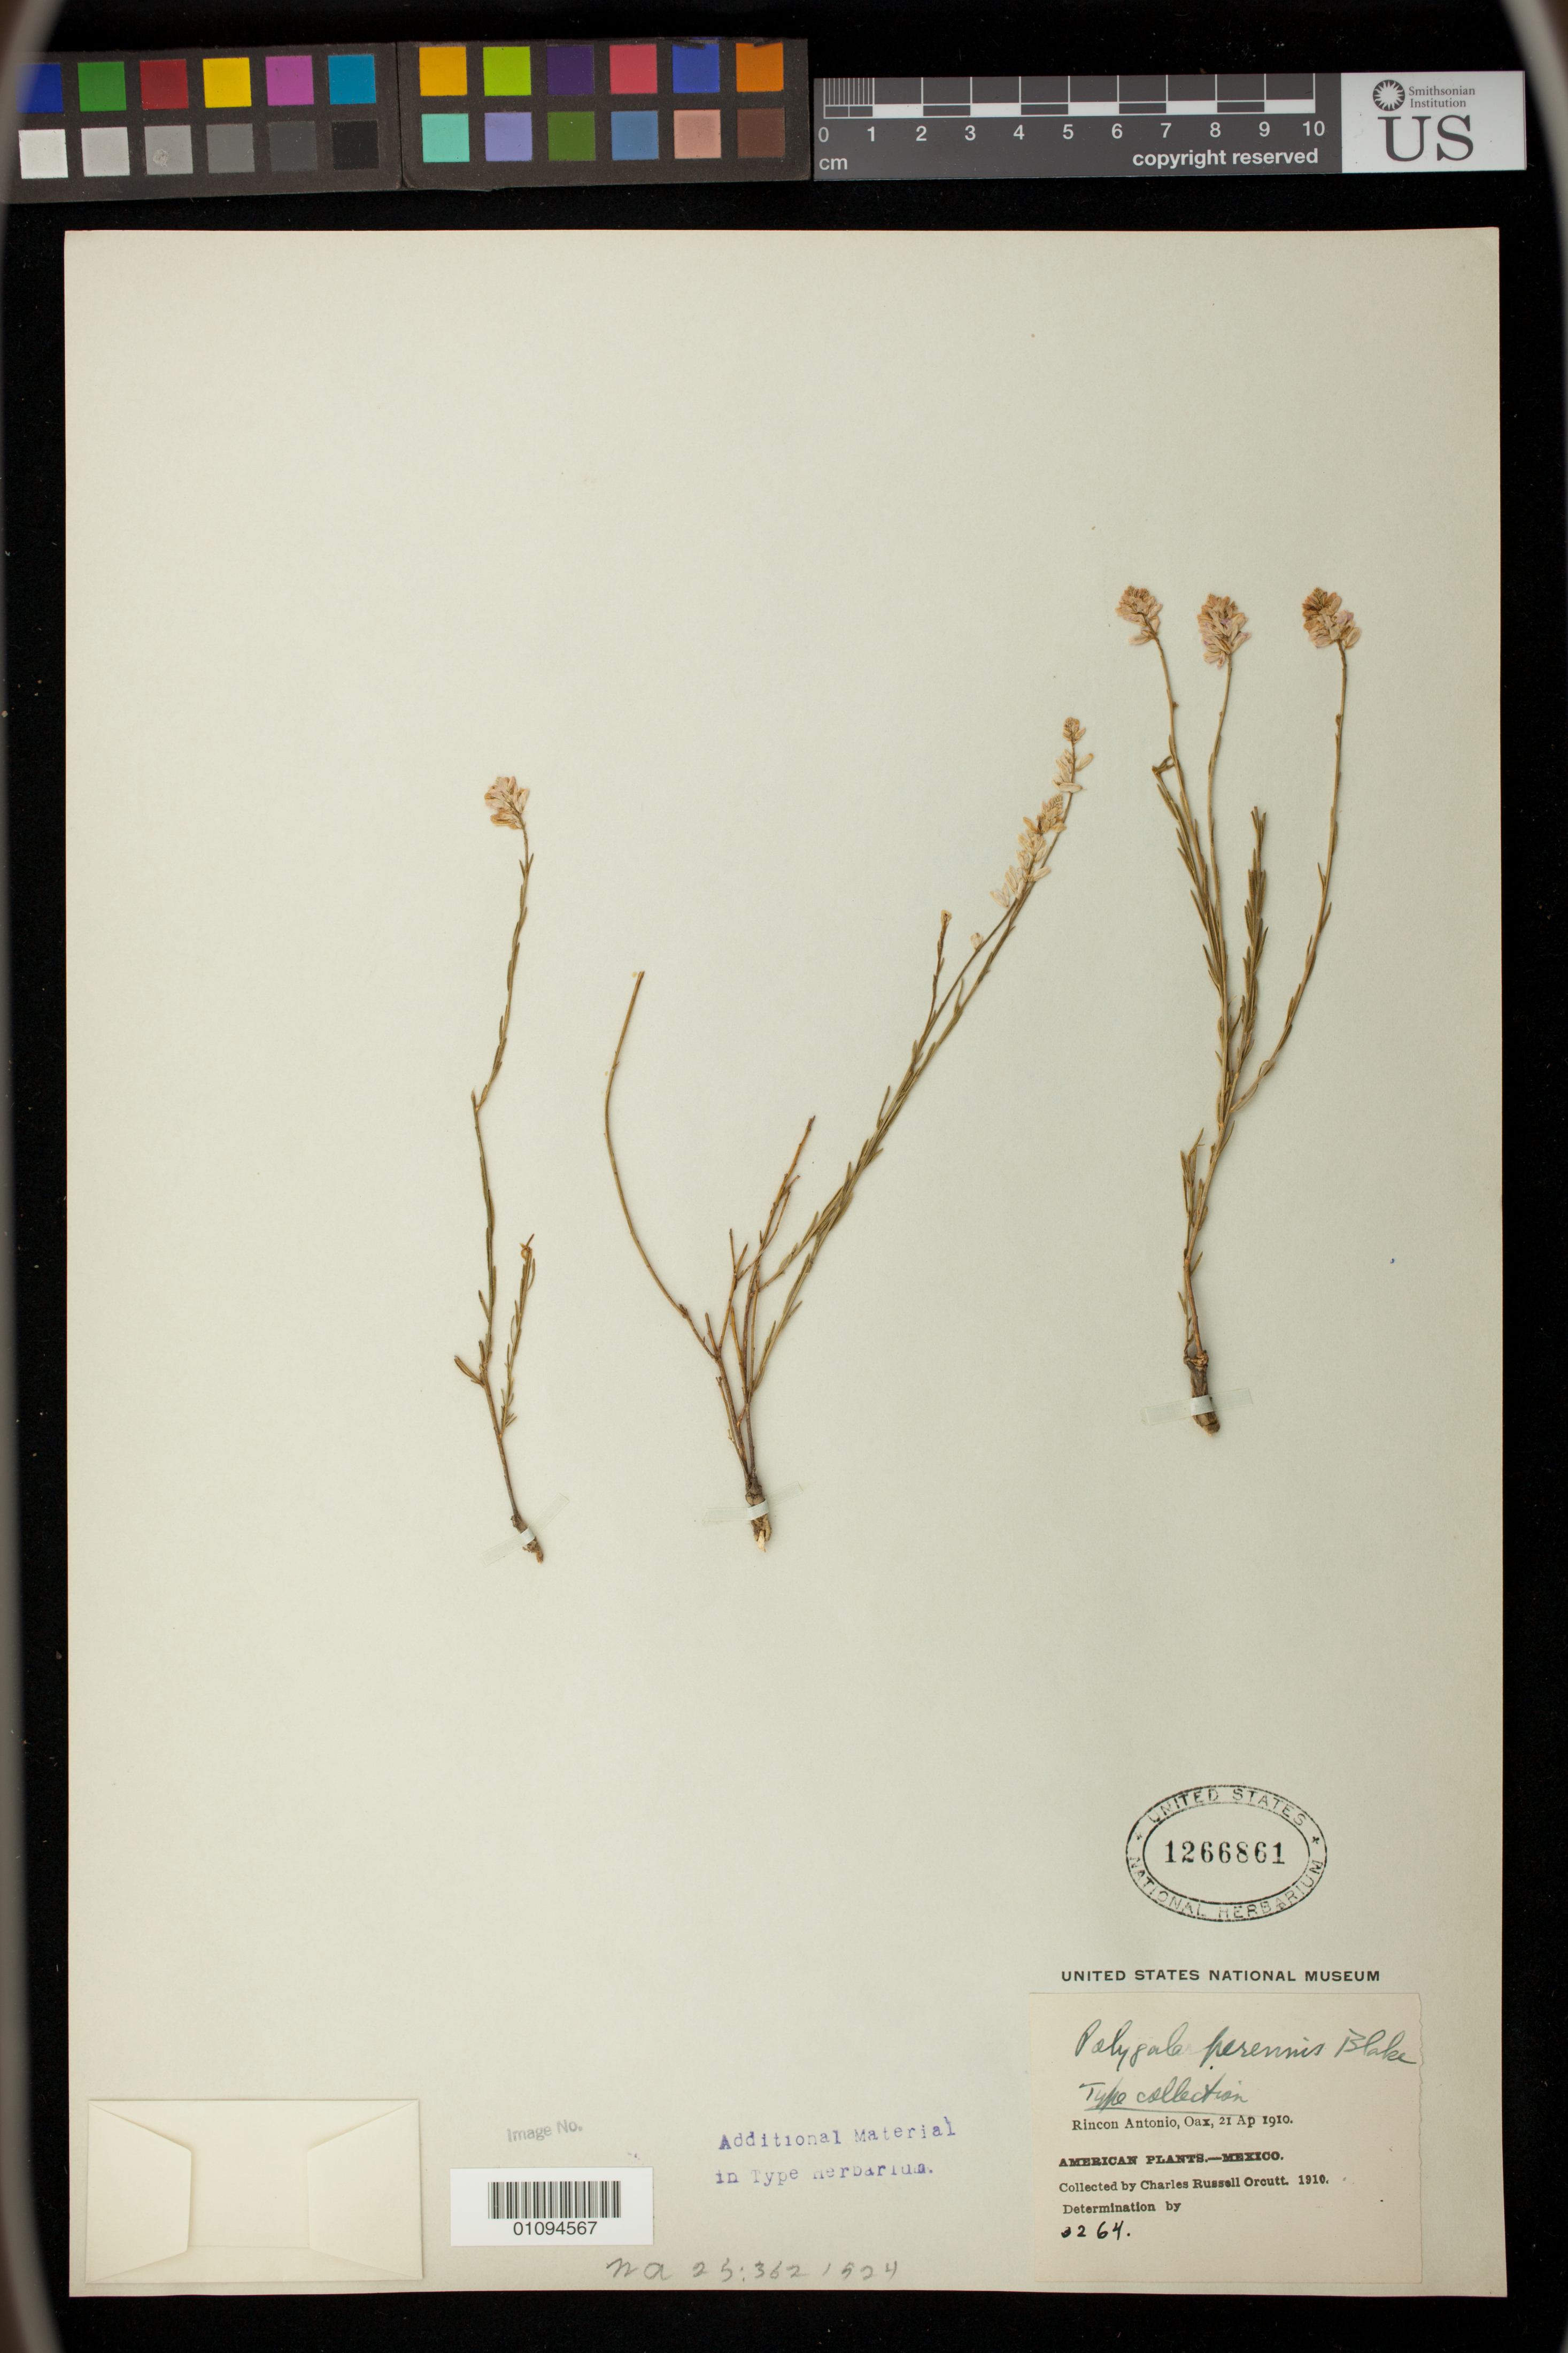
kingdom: Plantae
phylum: Tracheophyta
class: Magnoliopsida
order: Fabales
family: Polygalaceae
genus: Polygala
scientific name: Polygala perennis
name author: S.F. Blake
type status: Isotype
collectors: C. R. Orcutt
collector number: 3264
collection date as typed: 21 Apr 1910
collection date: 1910-04-21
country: Mexico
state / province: Oaxaca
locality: Rincon Antonio.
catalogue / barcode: US 1266861